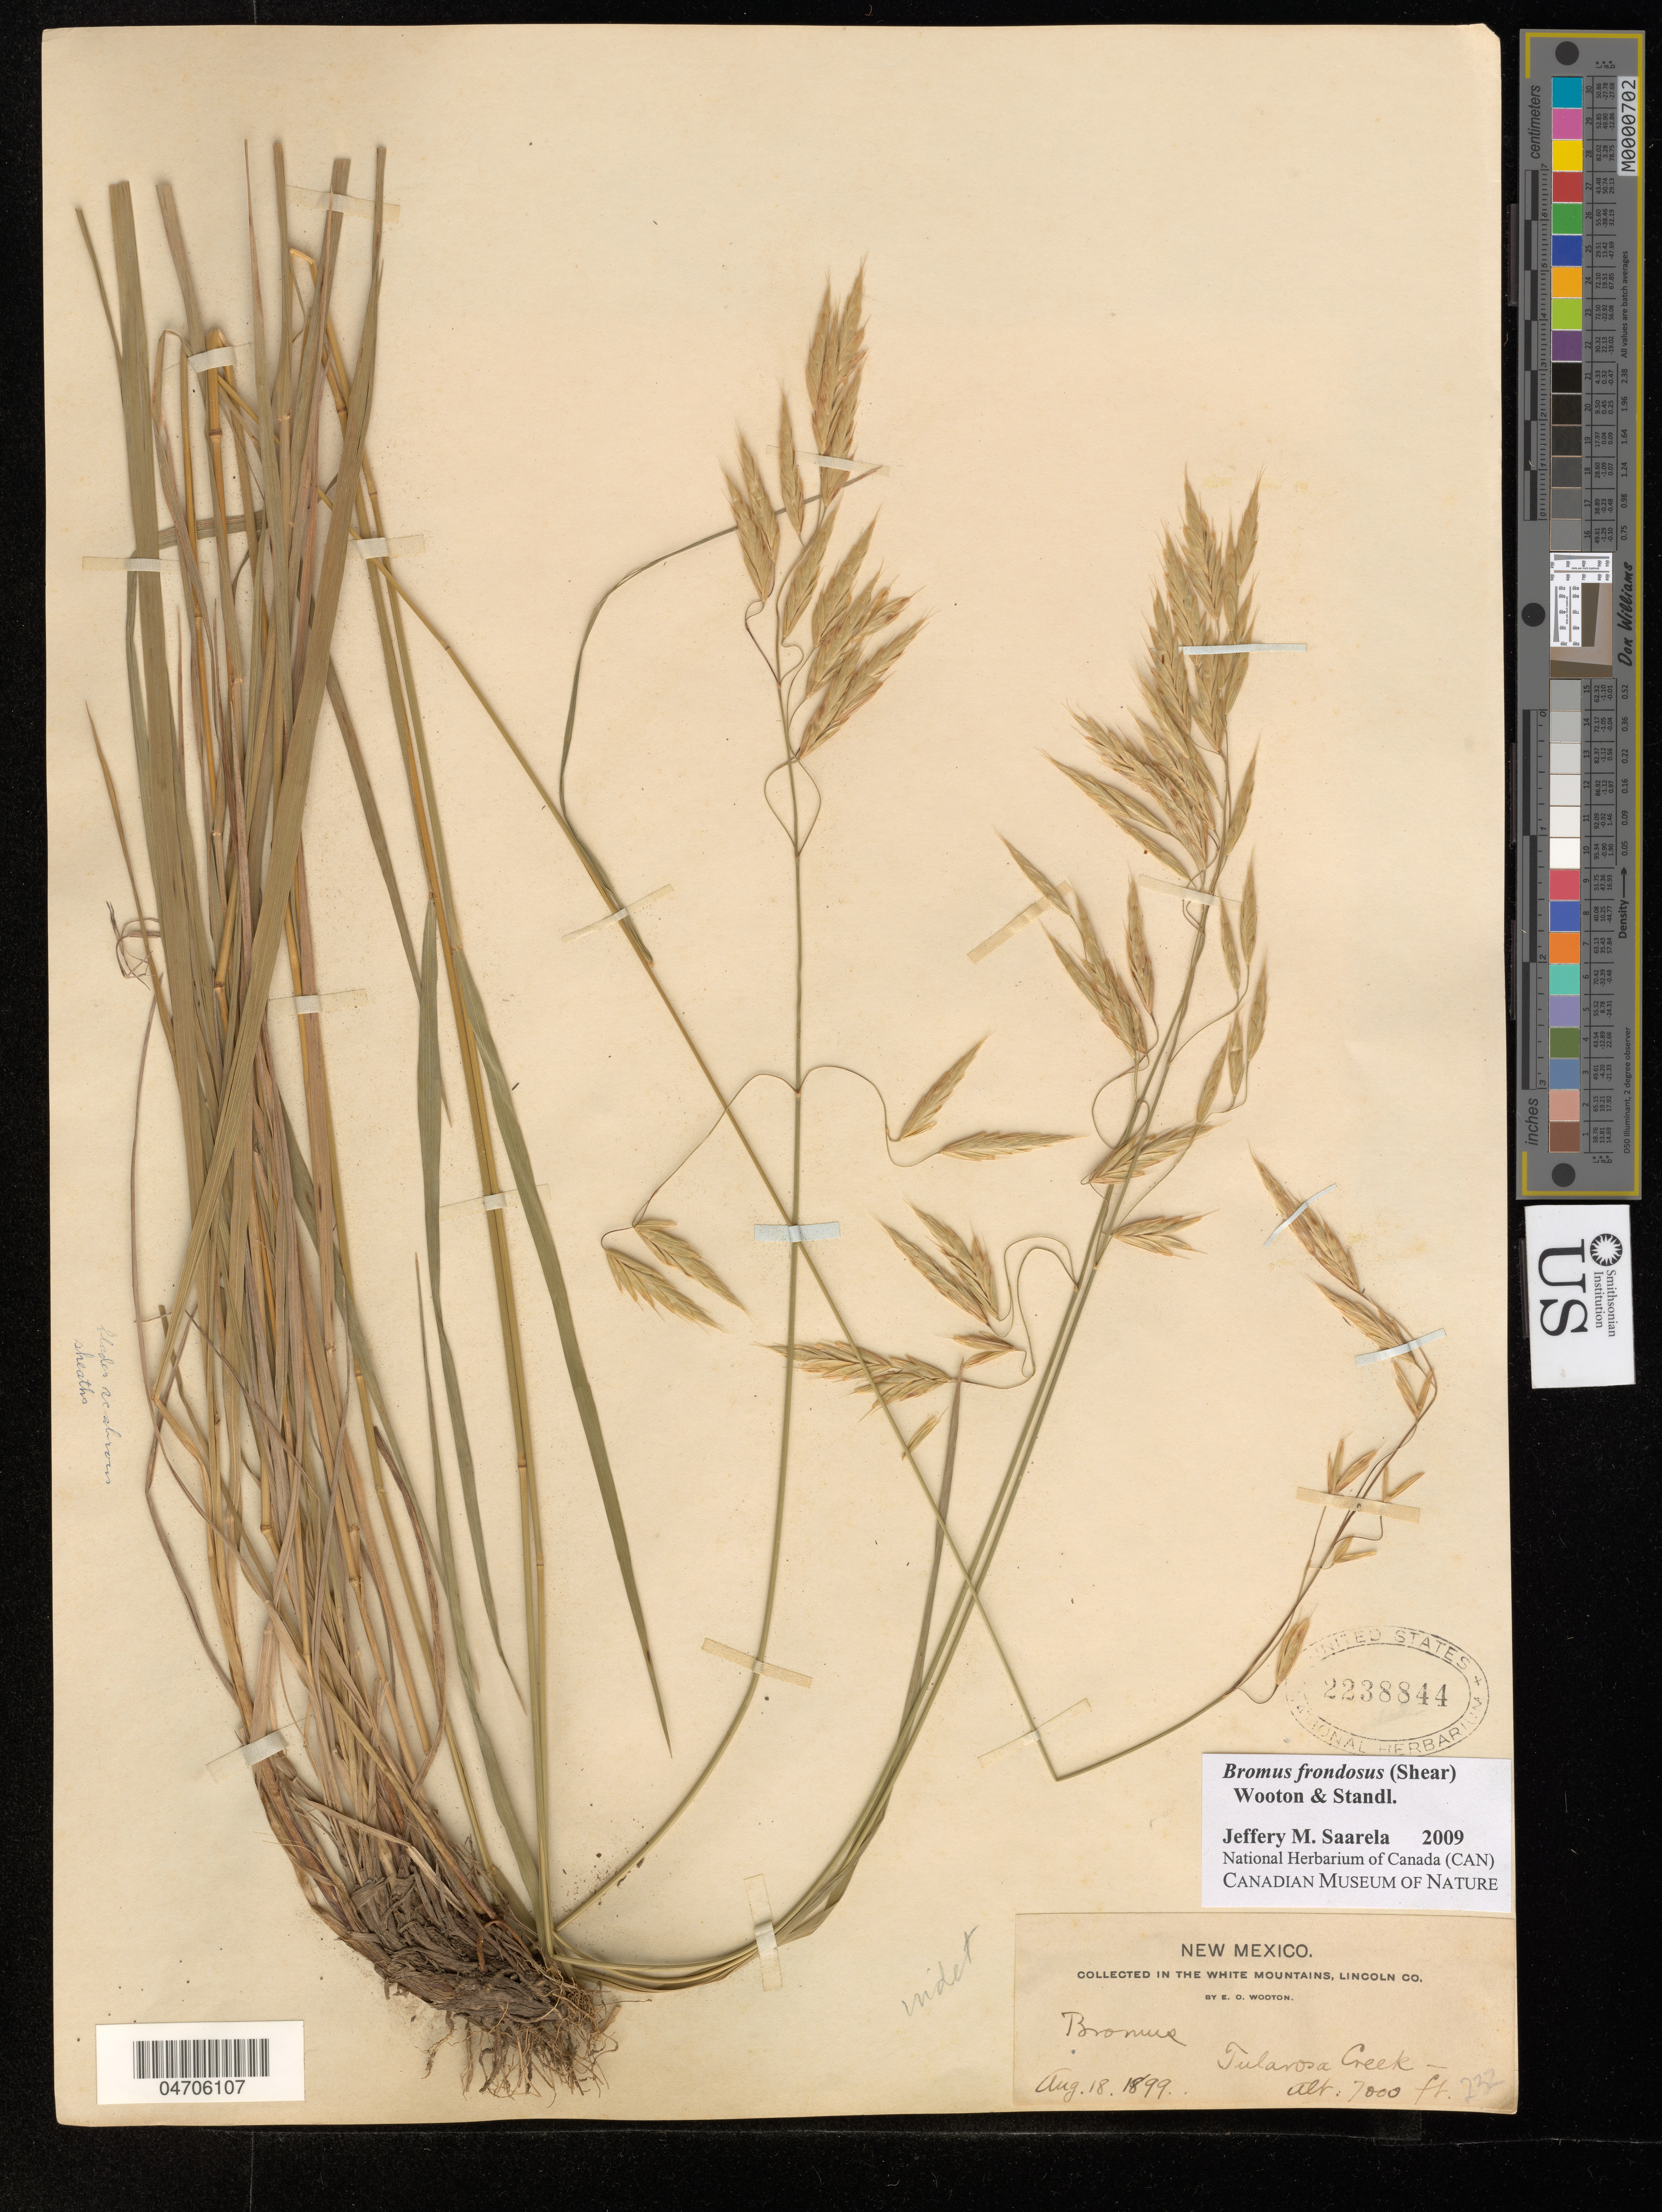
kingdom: Plantae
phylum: Tracheophyta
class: Liliopsida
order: Poales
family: Poaceae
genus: Bromus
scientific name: Bromus frondosus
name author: (Shear) Wooton & Standl.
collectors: E. O. Wooton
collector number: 232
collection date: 1899-08-18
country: United States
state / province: New Mexico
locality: The White Mountains, Lincoln Co. Tularosa Creek.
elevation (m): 2134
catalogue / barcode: US 2238844